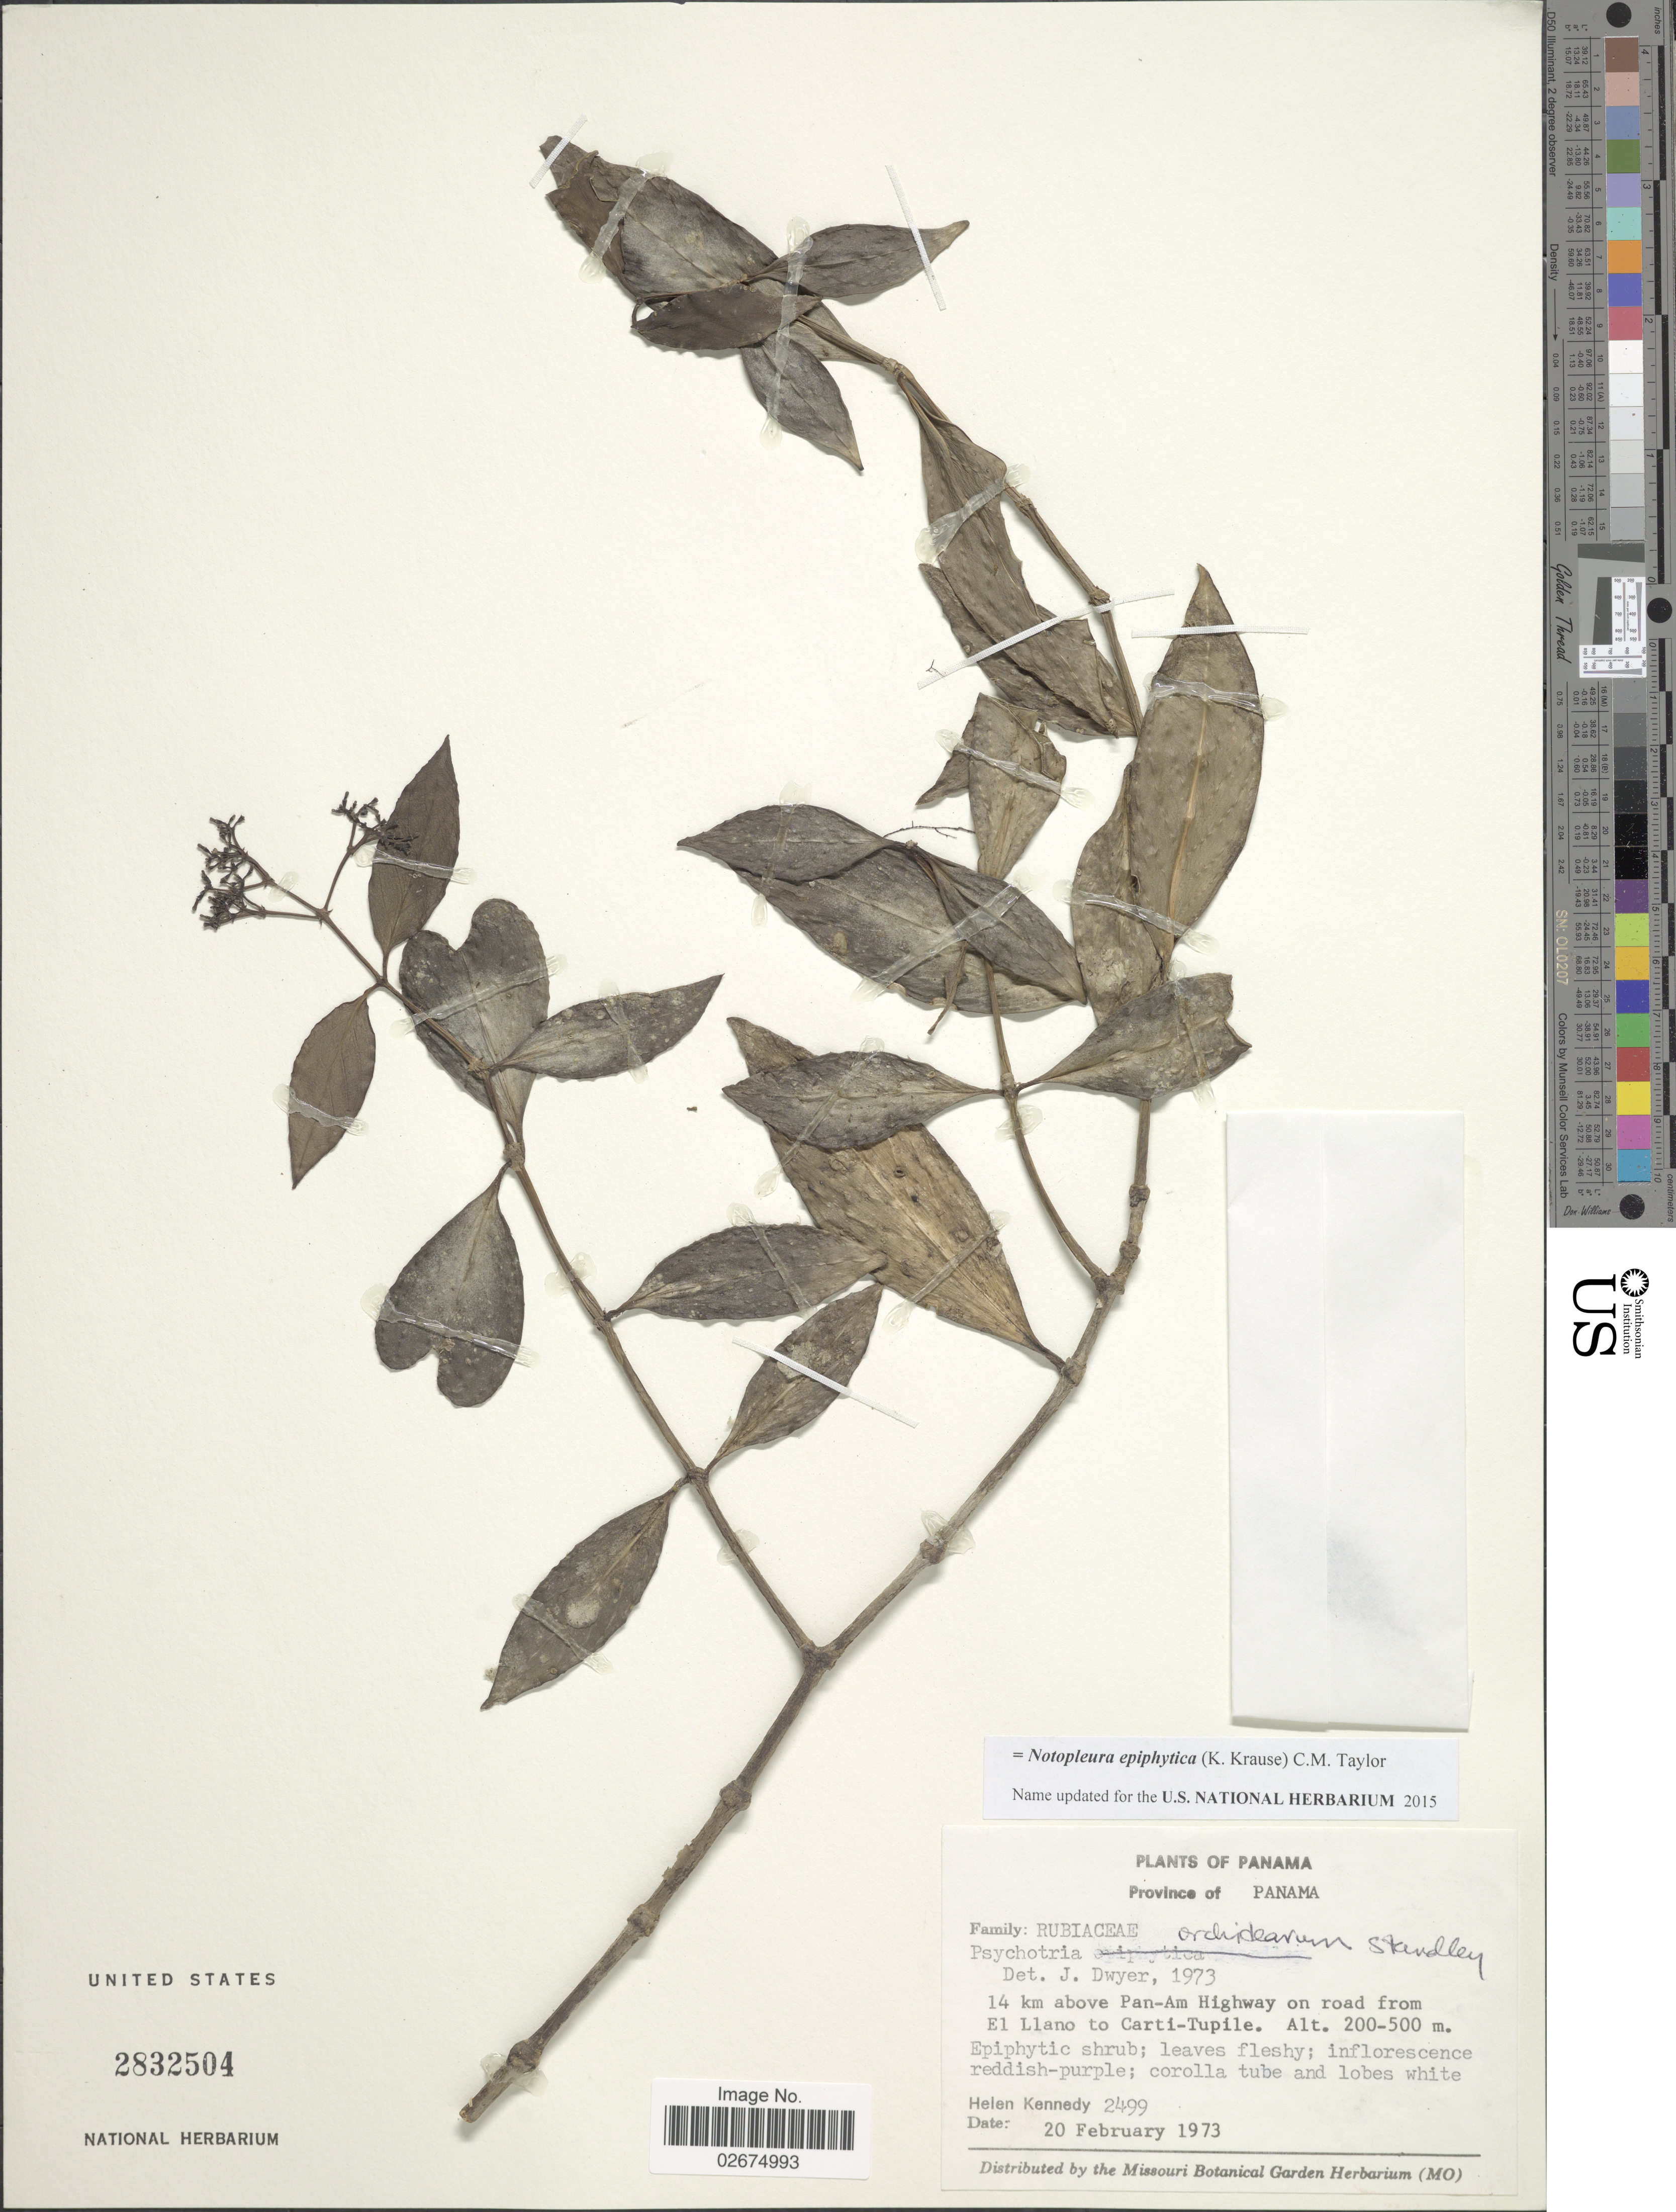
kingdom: Plantae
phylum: Tracheophyta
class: Magnoliopsida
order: Gentianales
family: Rubiaceae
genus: Notopleura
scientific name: Notopleura epiphytica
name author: (K. Krause) C.M. Taylor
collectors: H. Kennedy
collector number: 2499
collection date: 1973-02-20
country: Panama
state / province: Panamá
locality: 14 km above Pan-Am Highway on road from El Llano to Carti-Tupile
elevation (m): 200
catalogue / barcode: US 2832504